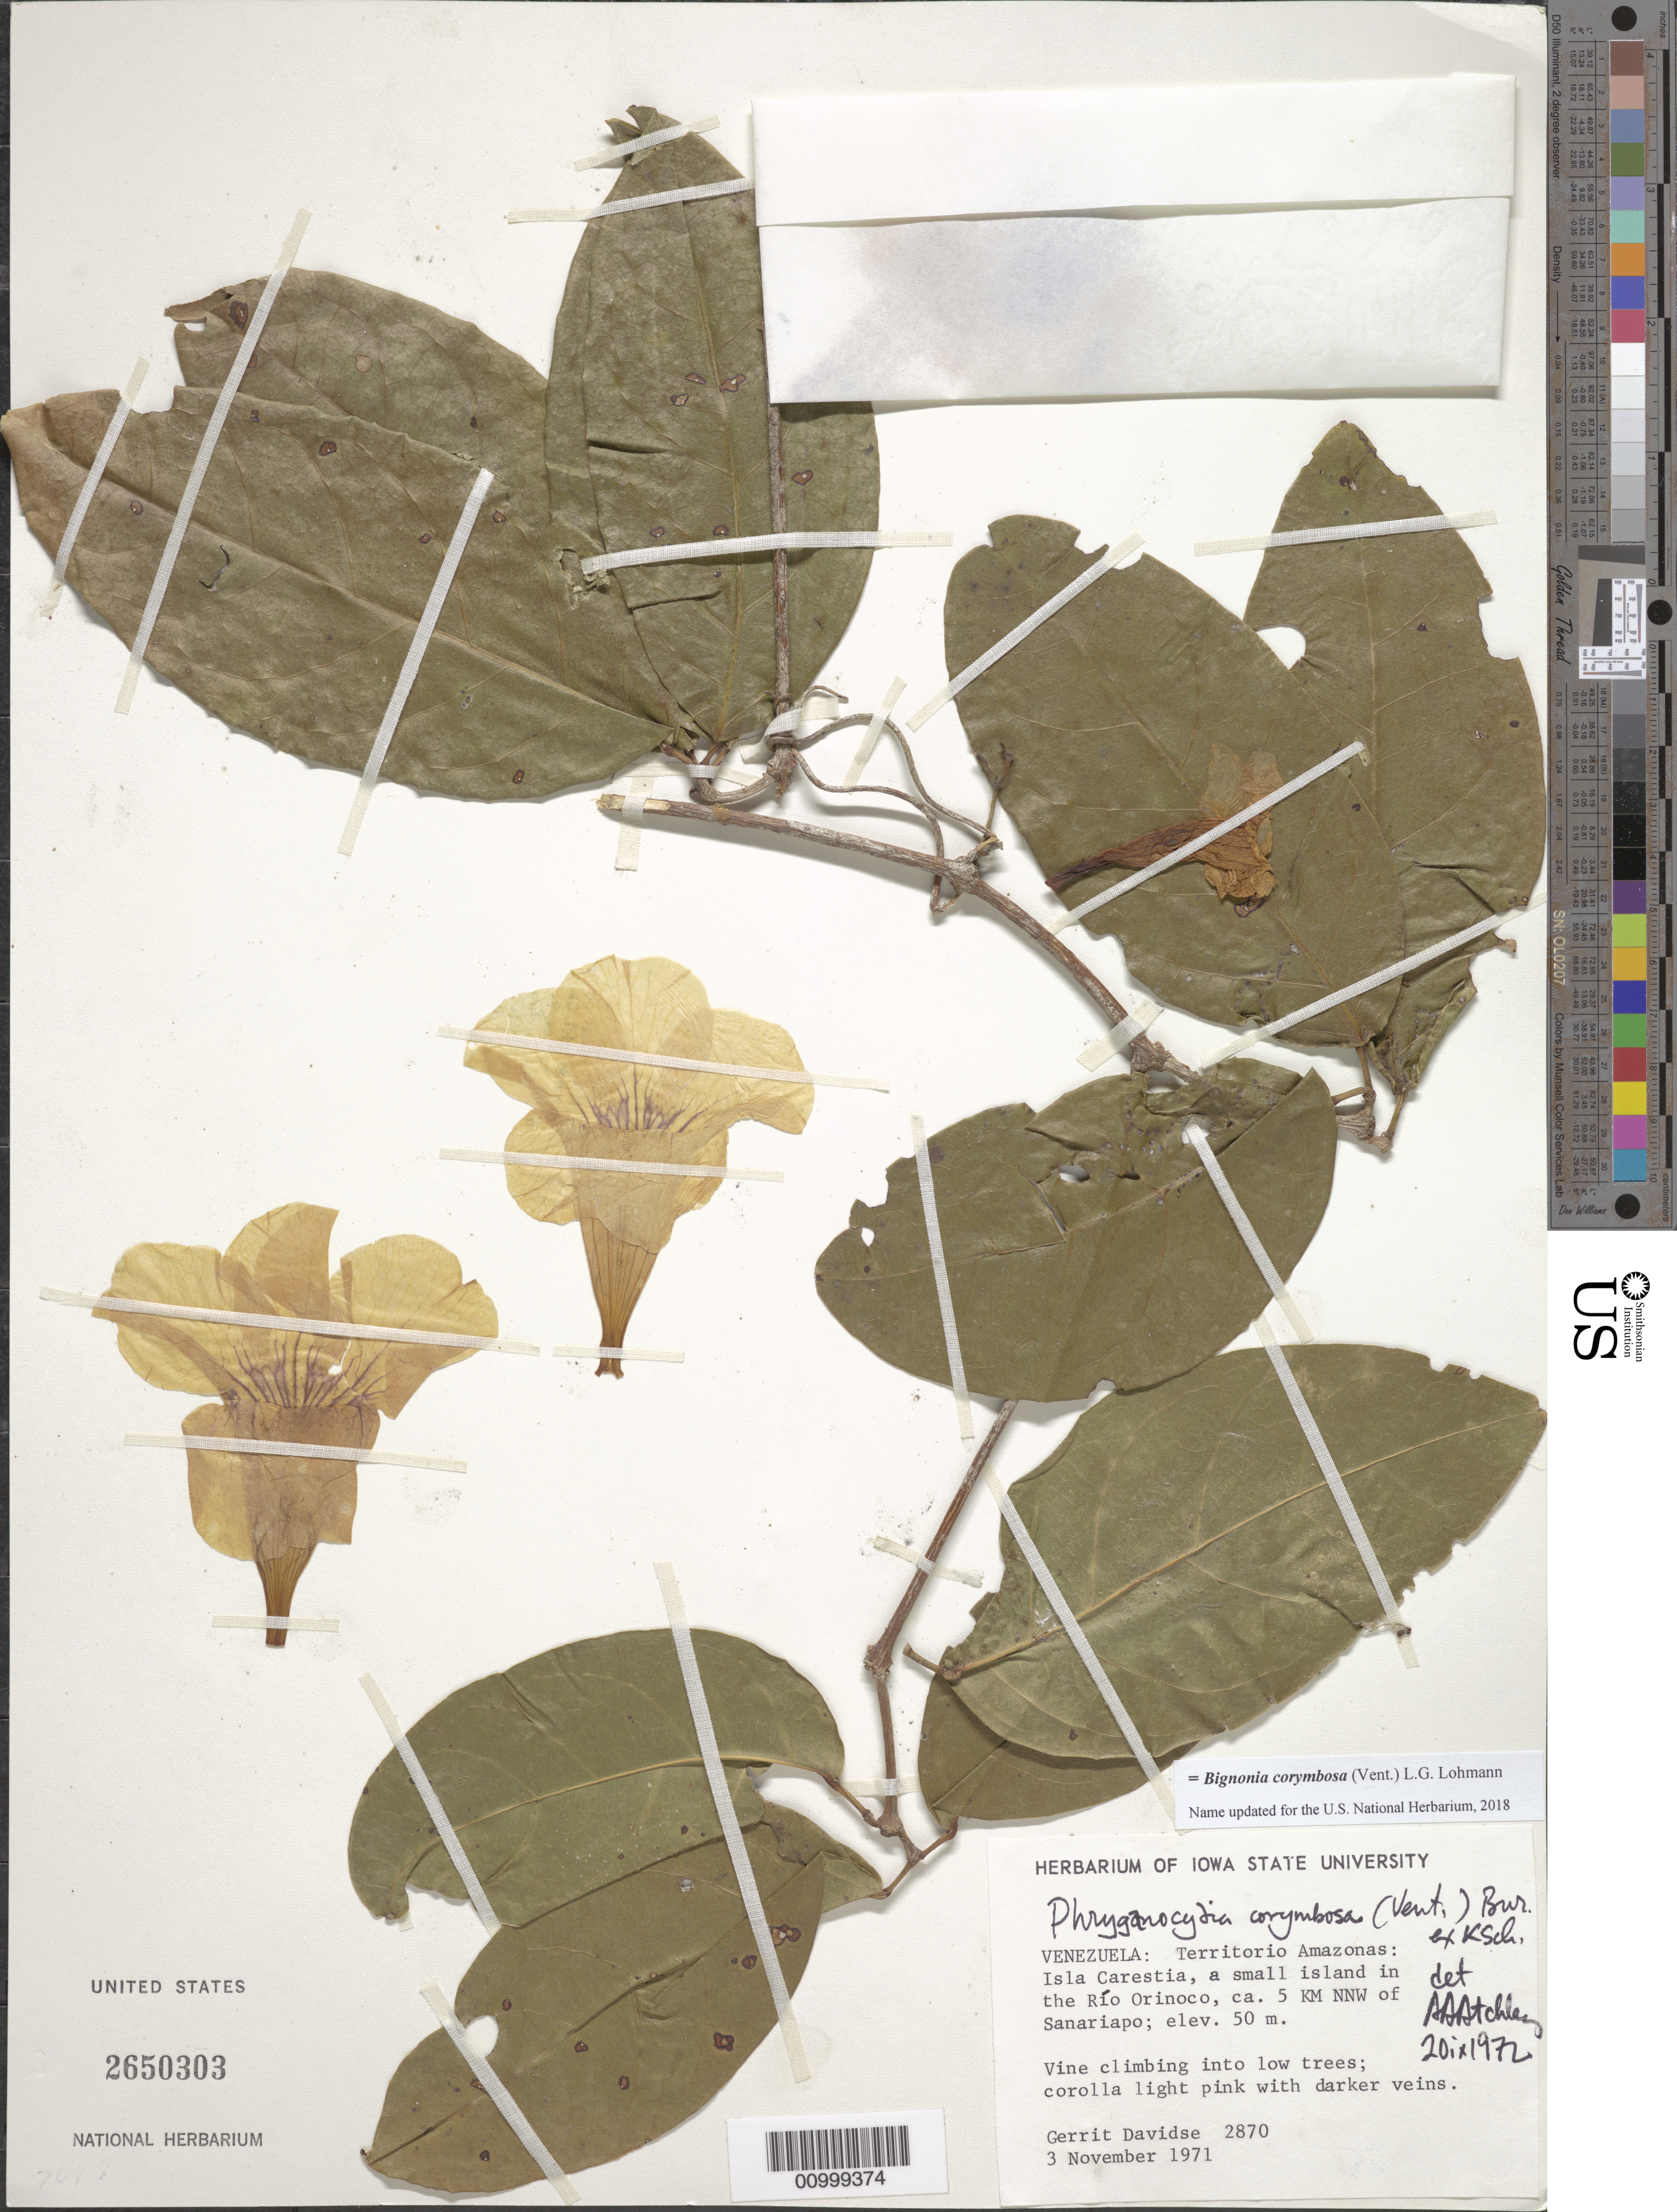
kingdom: Plantae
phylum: Tracheophyta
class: Magnoliopsida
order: Lamiales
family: Bignoniaceae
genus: Bignonia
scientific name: Bignonia corymbosa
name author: (Vent.) L.G. Lohmann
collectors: G. Davidse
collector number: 2870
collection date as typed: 3-Nov-71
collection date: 1971-11-03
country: Venezuela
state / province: Amazonas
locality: Isla Carestia, a small island in the Rio Orinoco, ca. 5 km NNW of Sanariapo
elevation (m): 50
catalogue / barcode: US 2650303